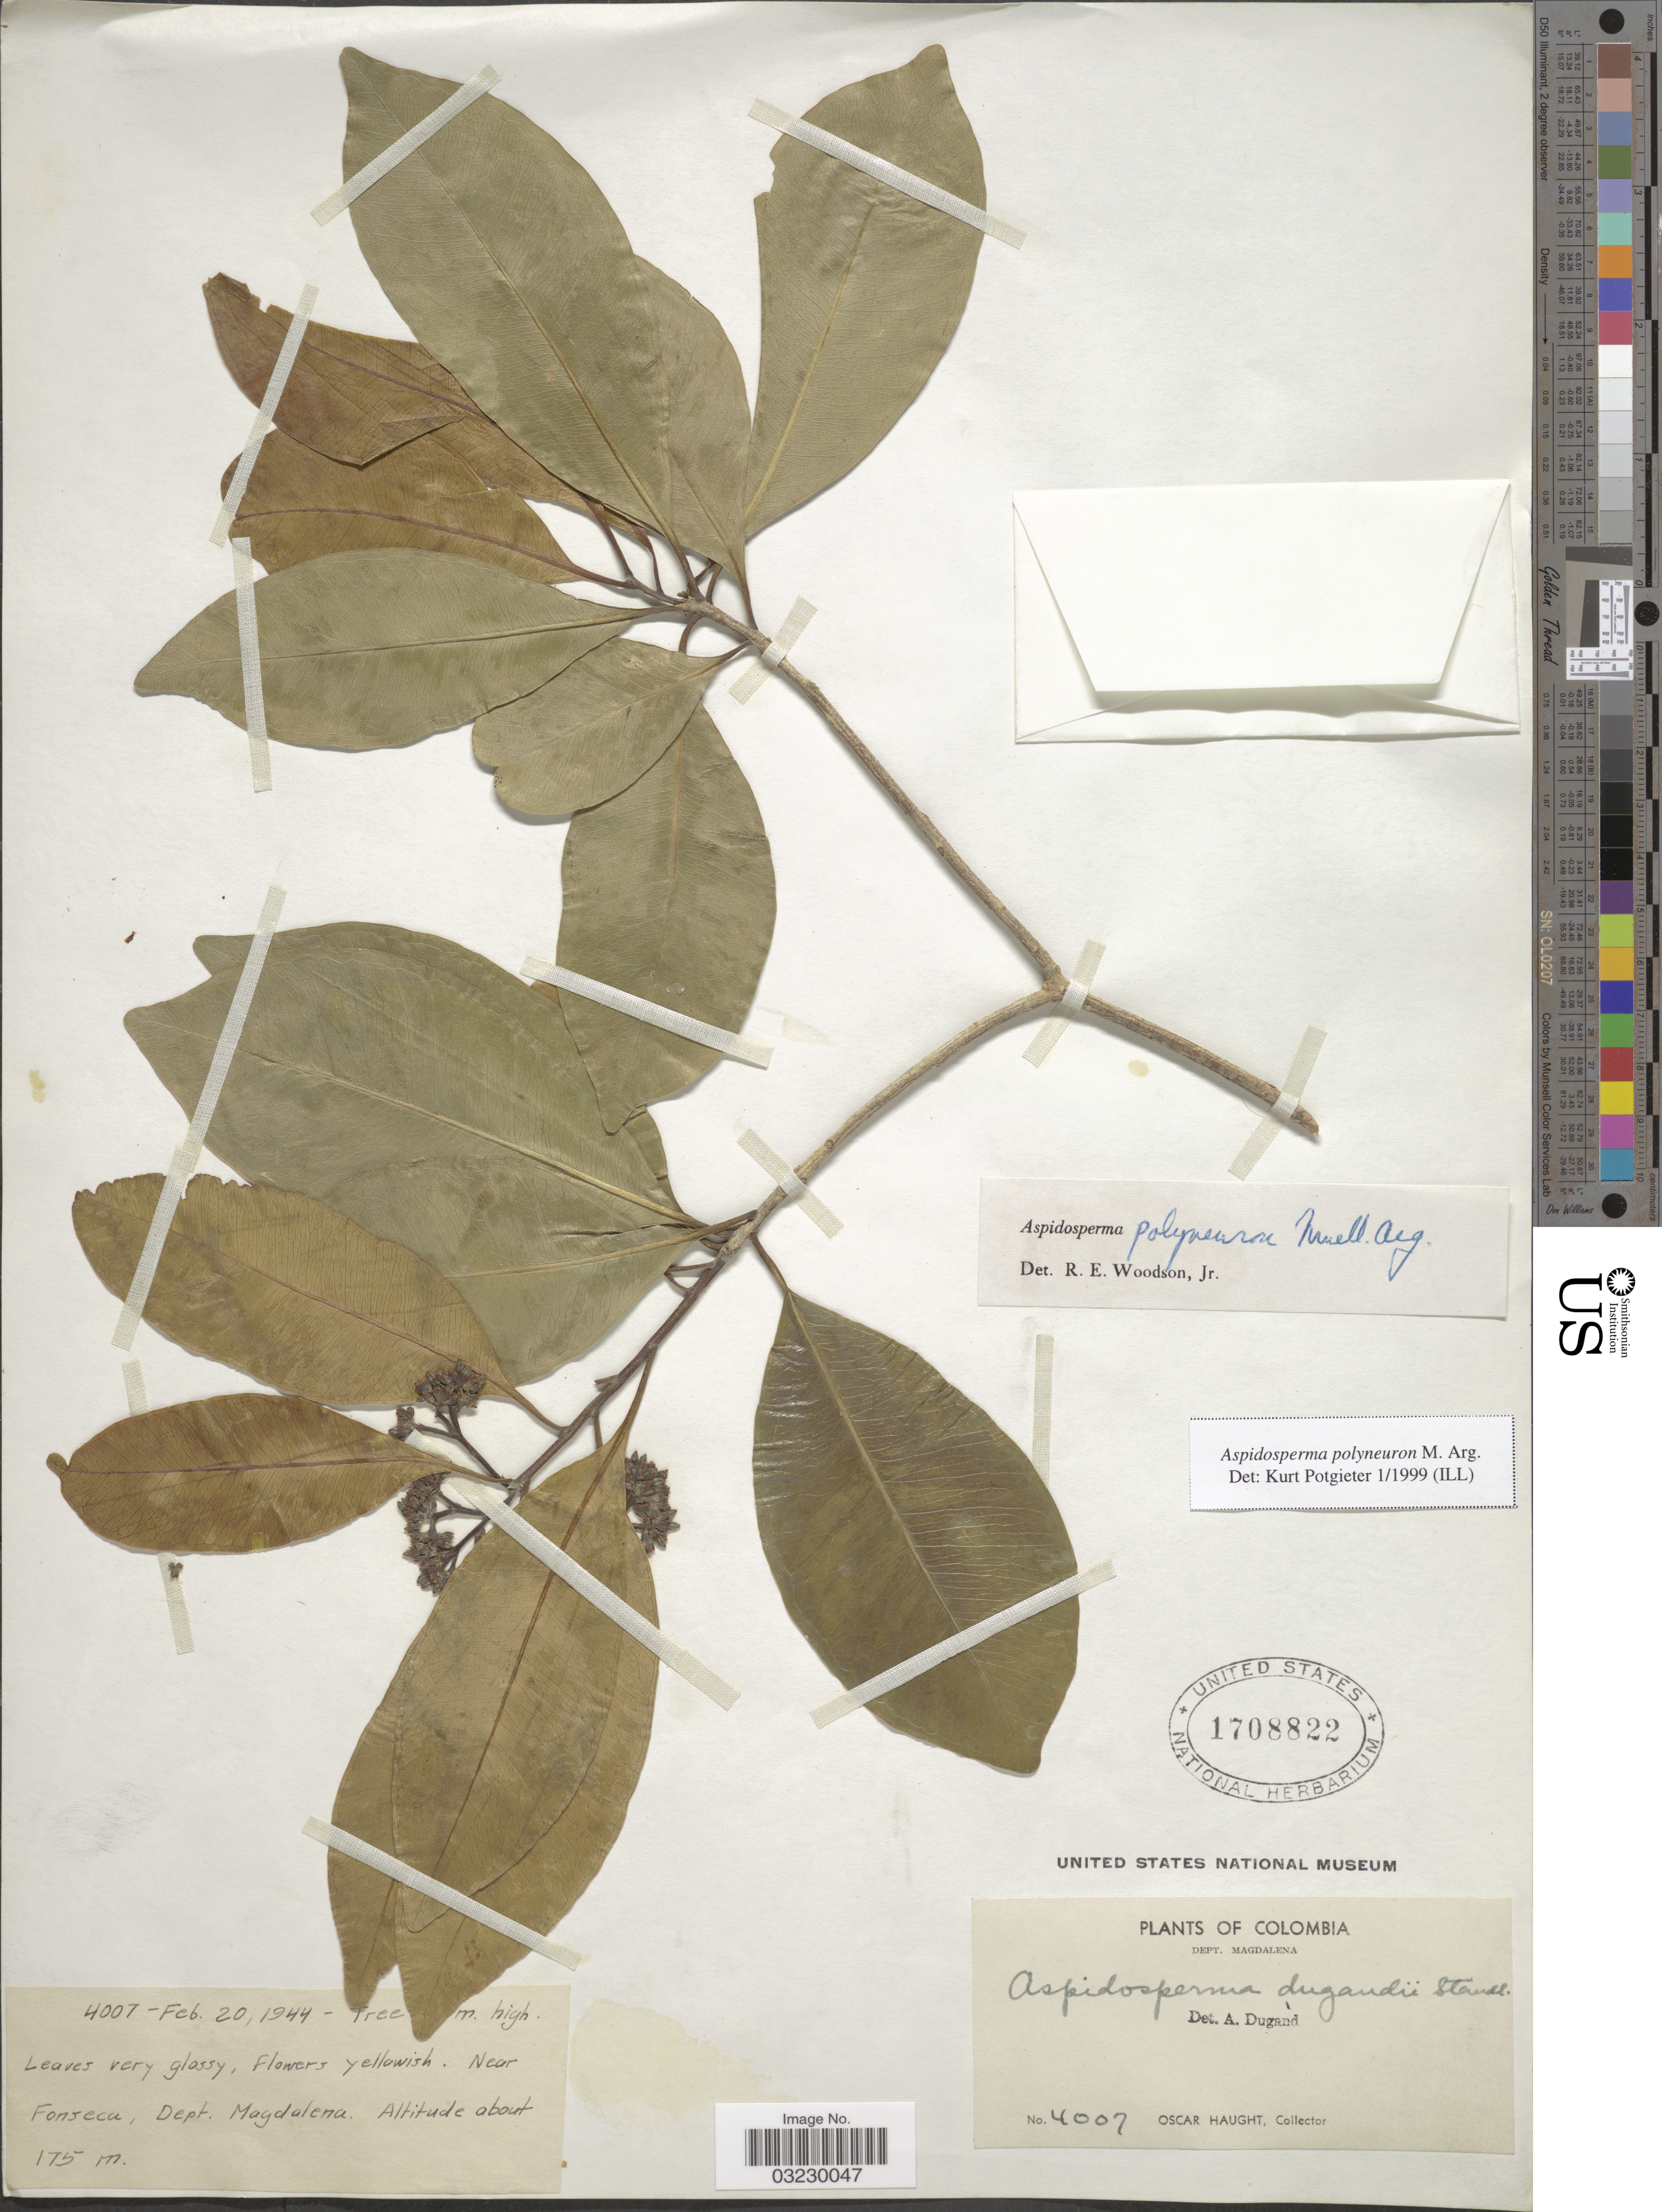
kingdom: Plantae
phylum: Tracheophyta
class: Magnoliopsida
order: Gentianales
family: Apocynaceae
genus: Aspidosperma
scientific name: Aspidosperma polyneuron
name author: Müll. Arg.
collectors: O. Haught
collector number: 4007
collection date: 1944-02-20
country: Colombia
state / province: Magdalena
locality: Dept. Magdalena. Near Fonseca.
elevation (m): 175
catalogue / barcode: US 1708822